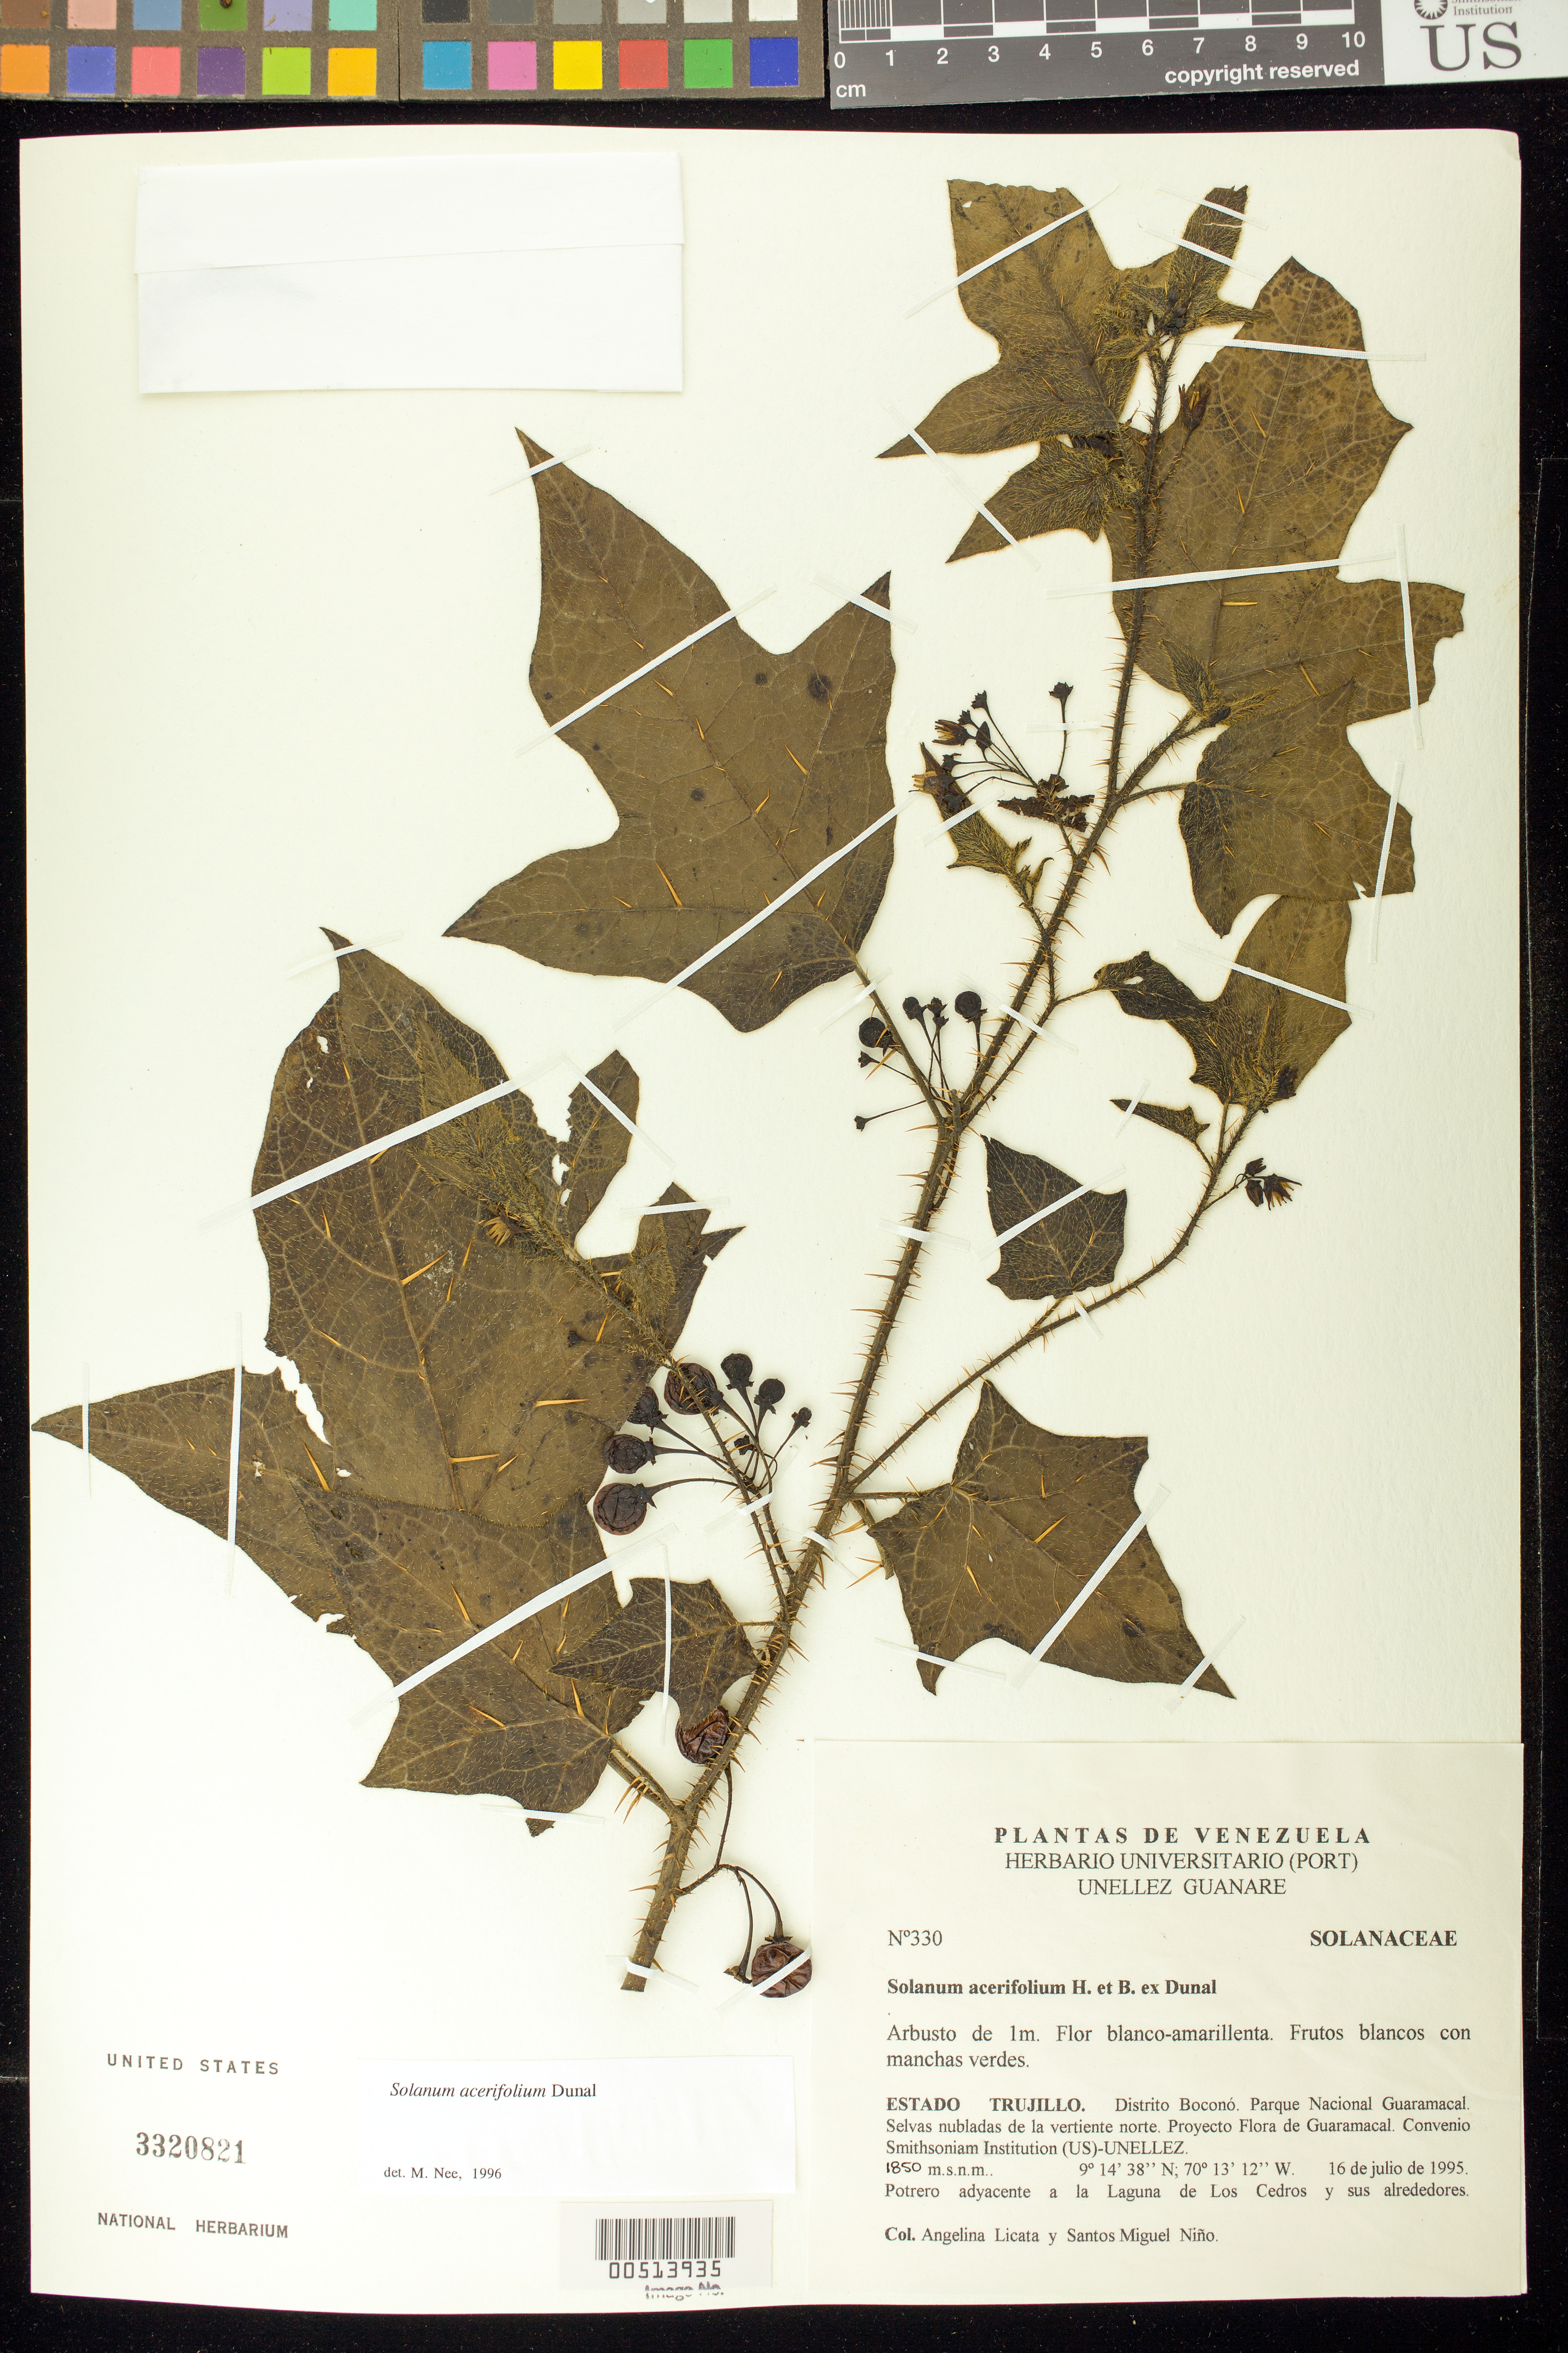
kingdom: Plantae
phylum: Tracheophyta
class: Magnoliopsida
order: Solanales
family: Solanaceae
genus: Solanum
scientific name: Solanum acerifolium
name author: Humb. & Bonpl. ex Dunal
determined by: Nee, Michael H.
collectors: A. Licata & S. M. Niño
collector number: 330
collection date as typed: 16 Jul 1995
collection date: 1995-07-16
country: Venezuela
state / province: Trujillo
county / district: Boconó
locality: Parque Nacional Guaramacal, potrero adyacente a la Laguna de Los Cedros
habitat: Selva nubladas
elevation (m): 1850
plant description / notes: PORT, US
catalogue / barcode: US 3320821